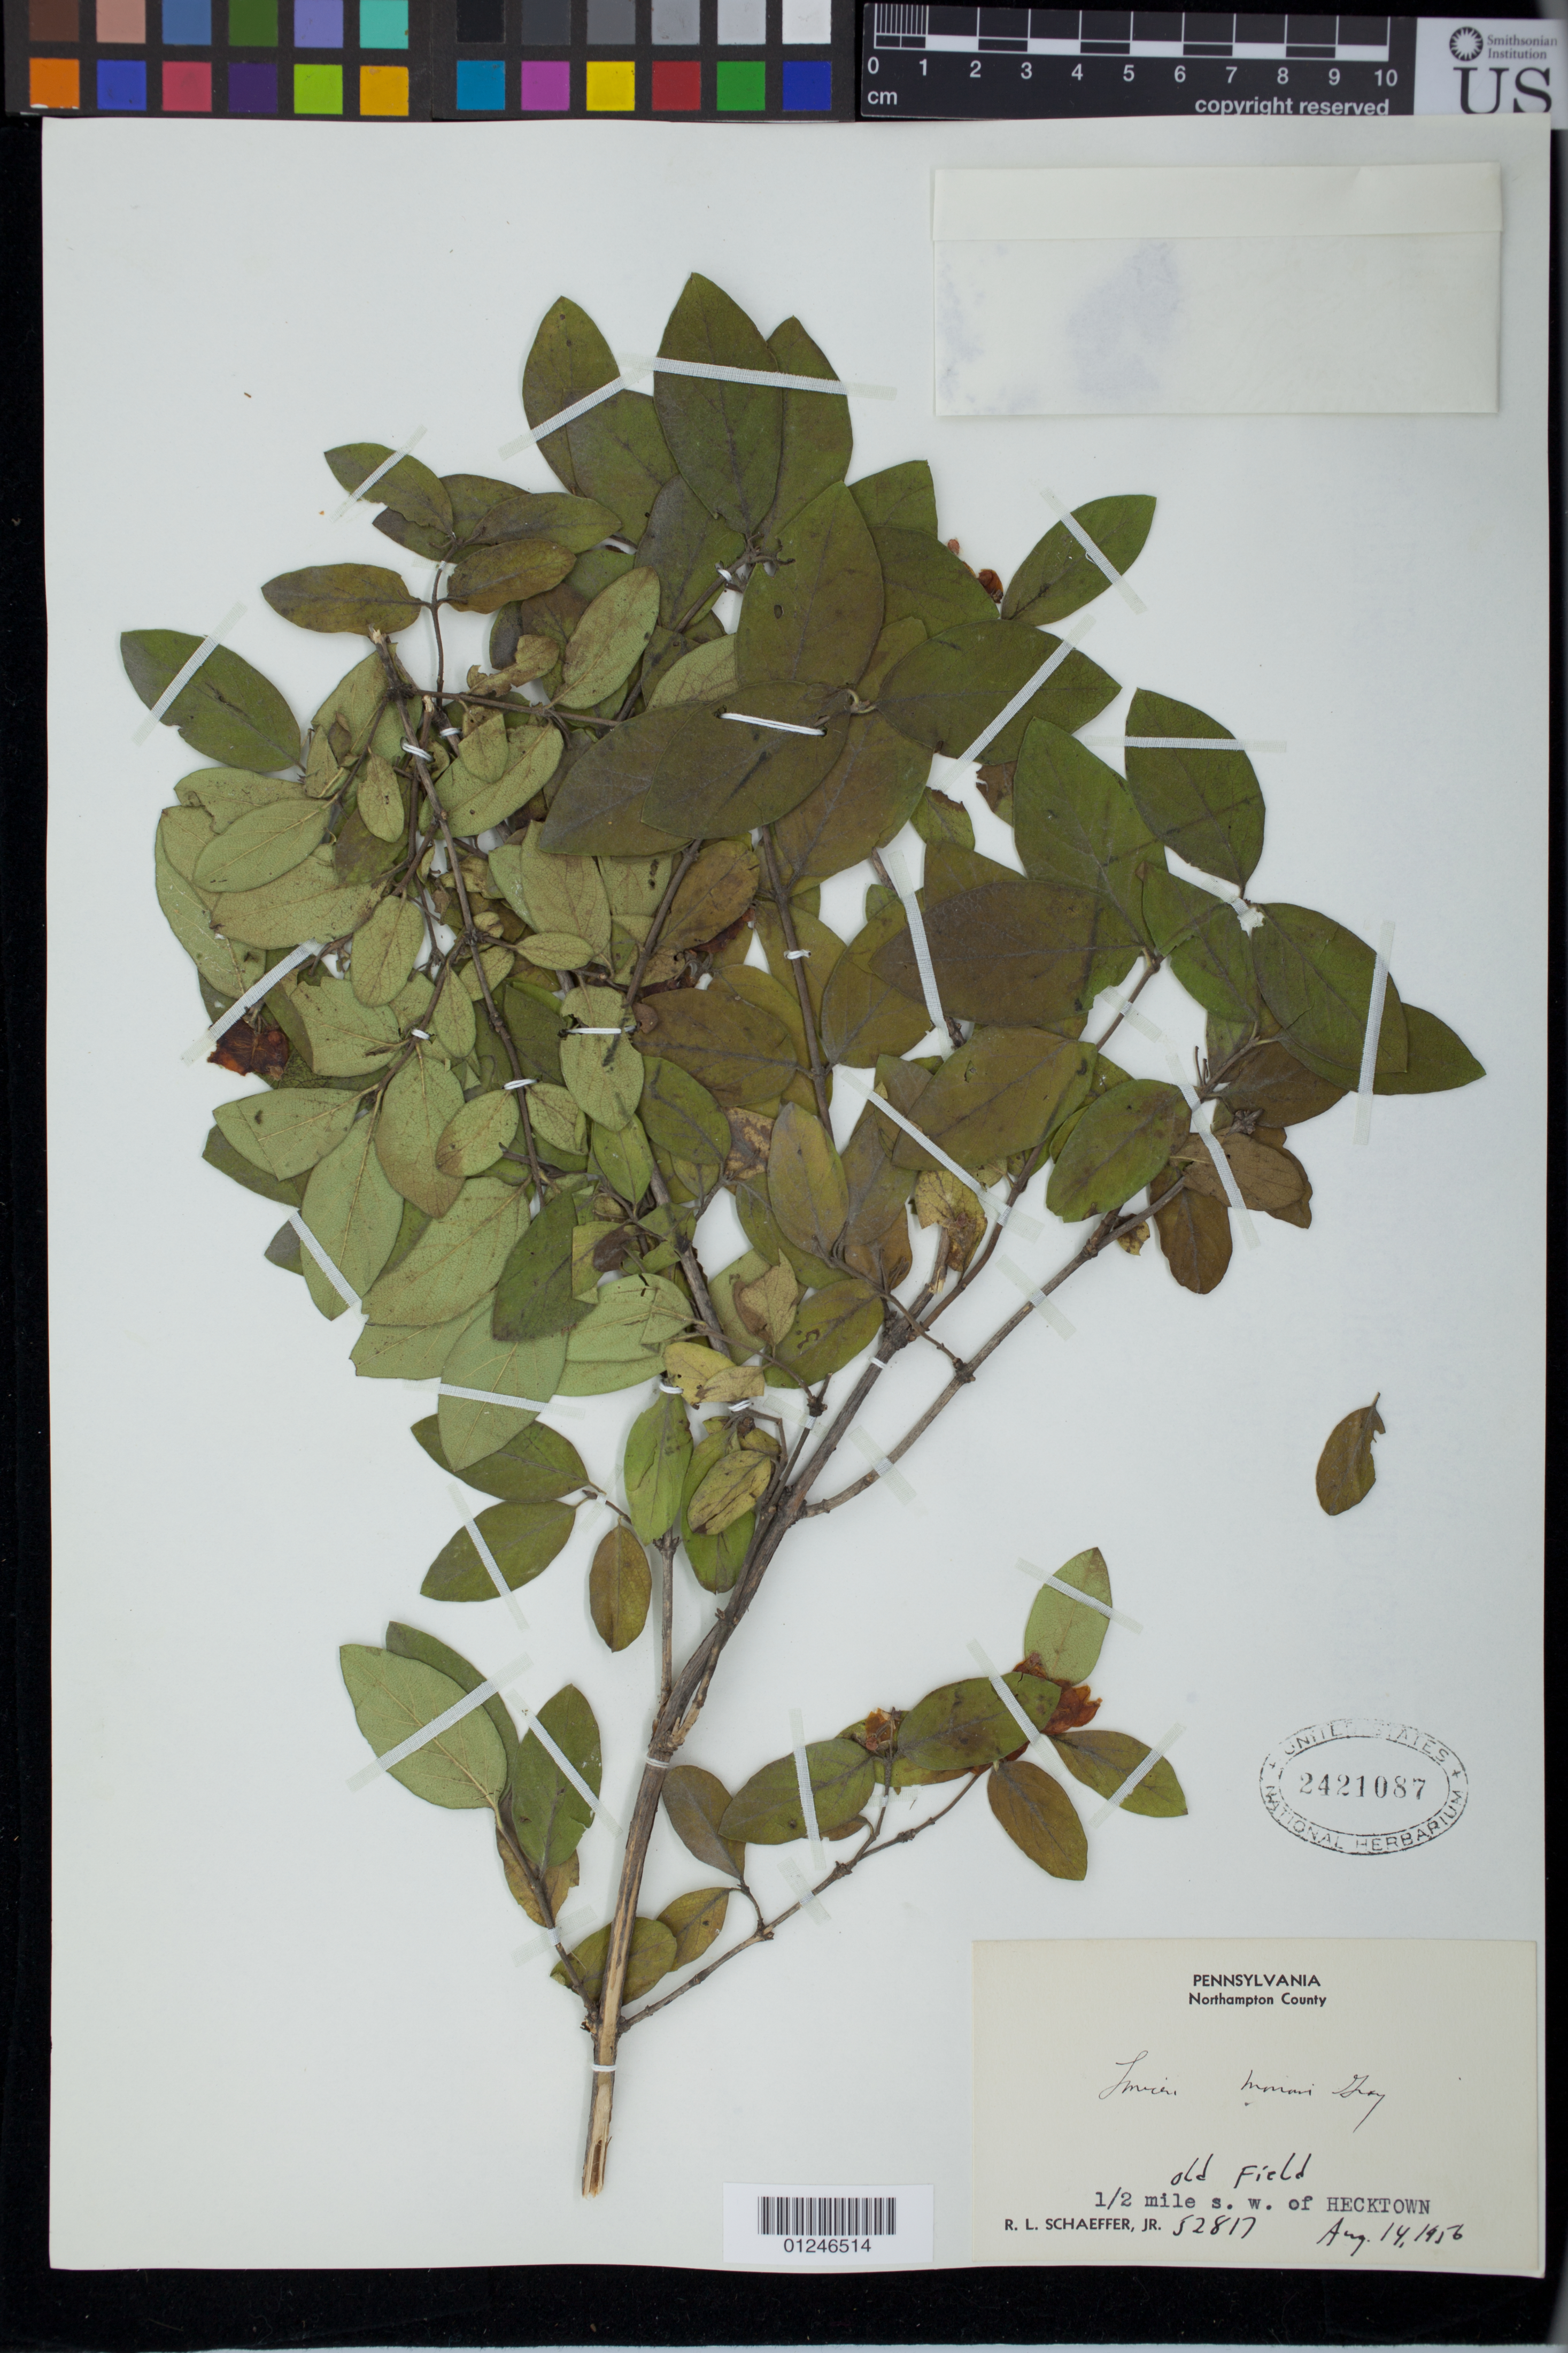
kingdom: Plantae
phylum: Tracheophyta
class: Magnoliopsida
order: Dipsacales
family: Caprifoliaceae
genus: Lonicera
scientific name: Lonicera morrowii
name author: A. Gray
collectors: R. L. Schaeffer Jr.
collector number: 52817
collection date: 1956-08-14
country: United States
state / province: Pennsylvania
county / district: Northampton County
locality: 1/2 m. S. W. of Heckton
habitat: Old field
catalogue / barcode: US 2421087